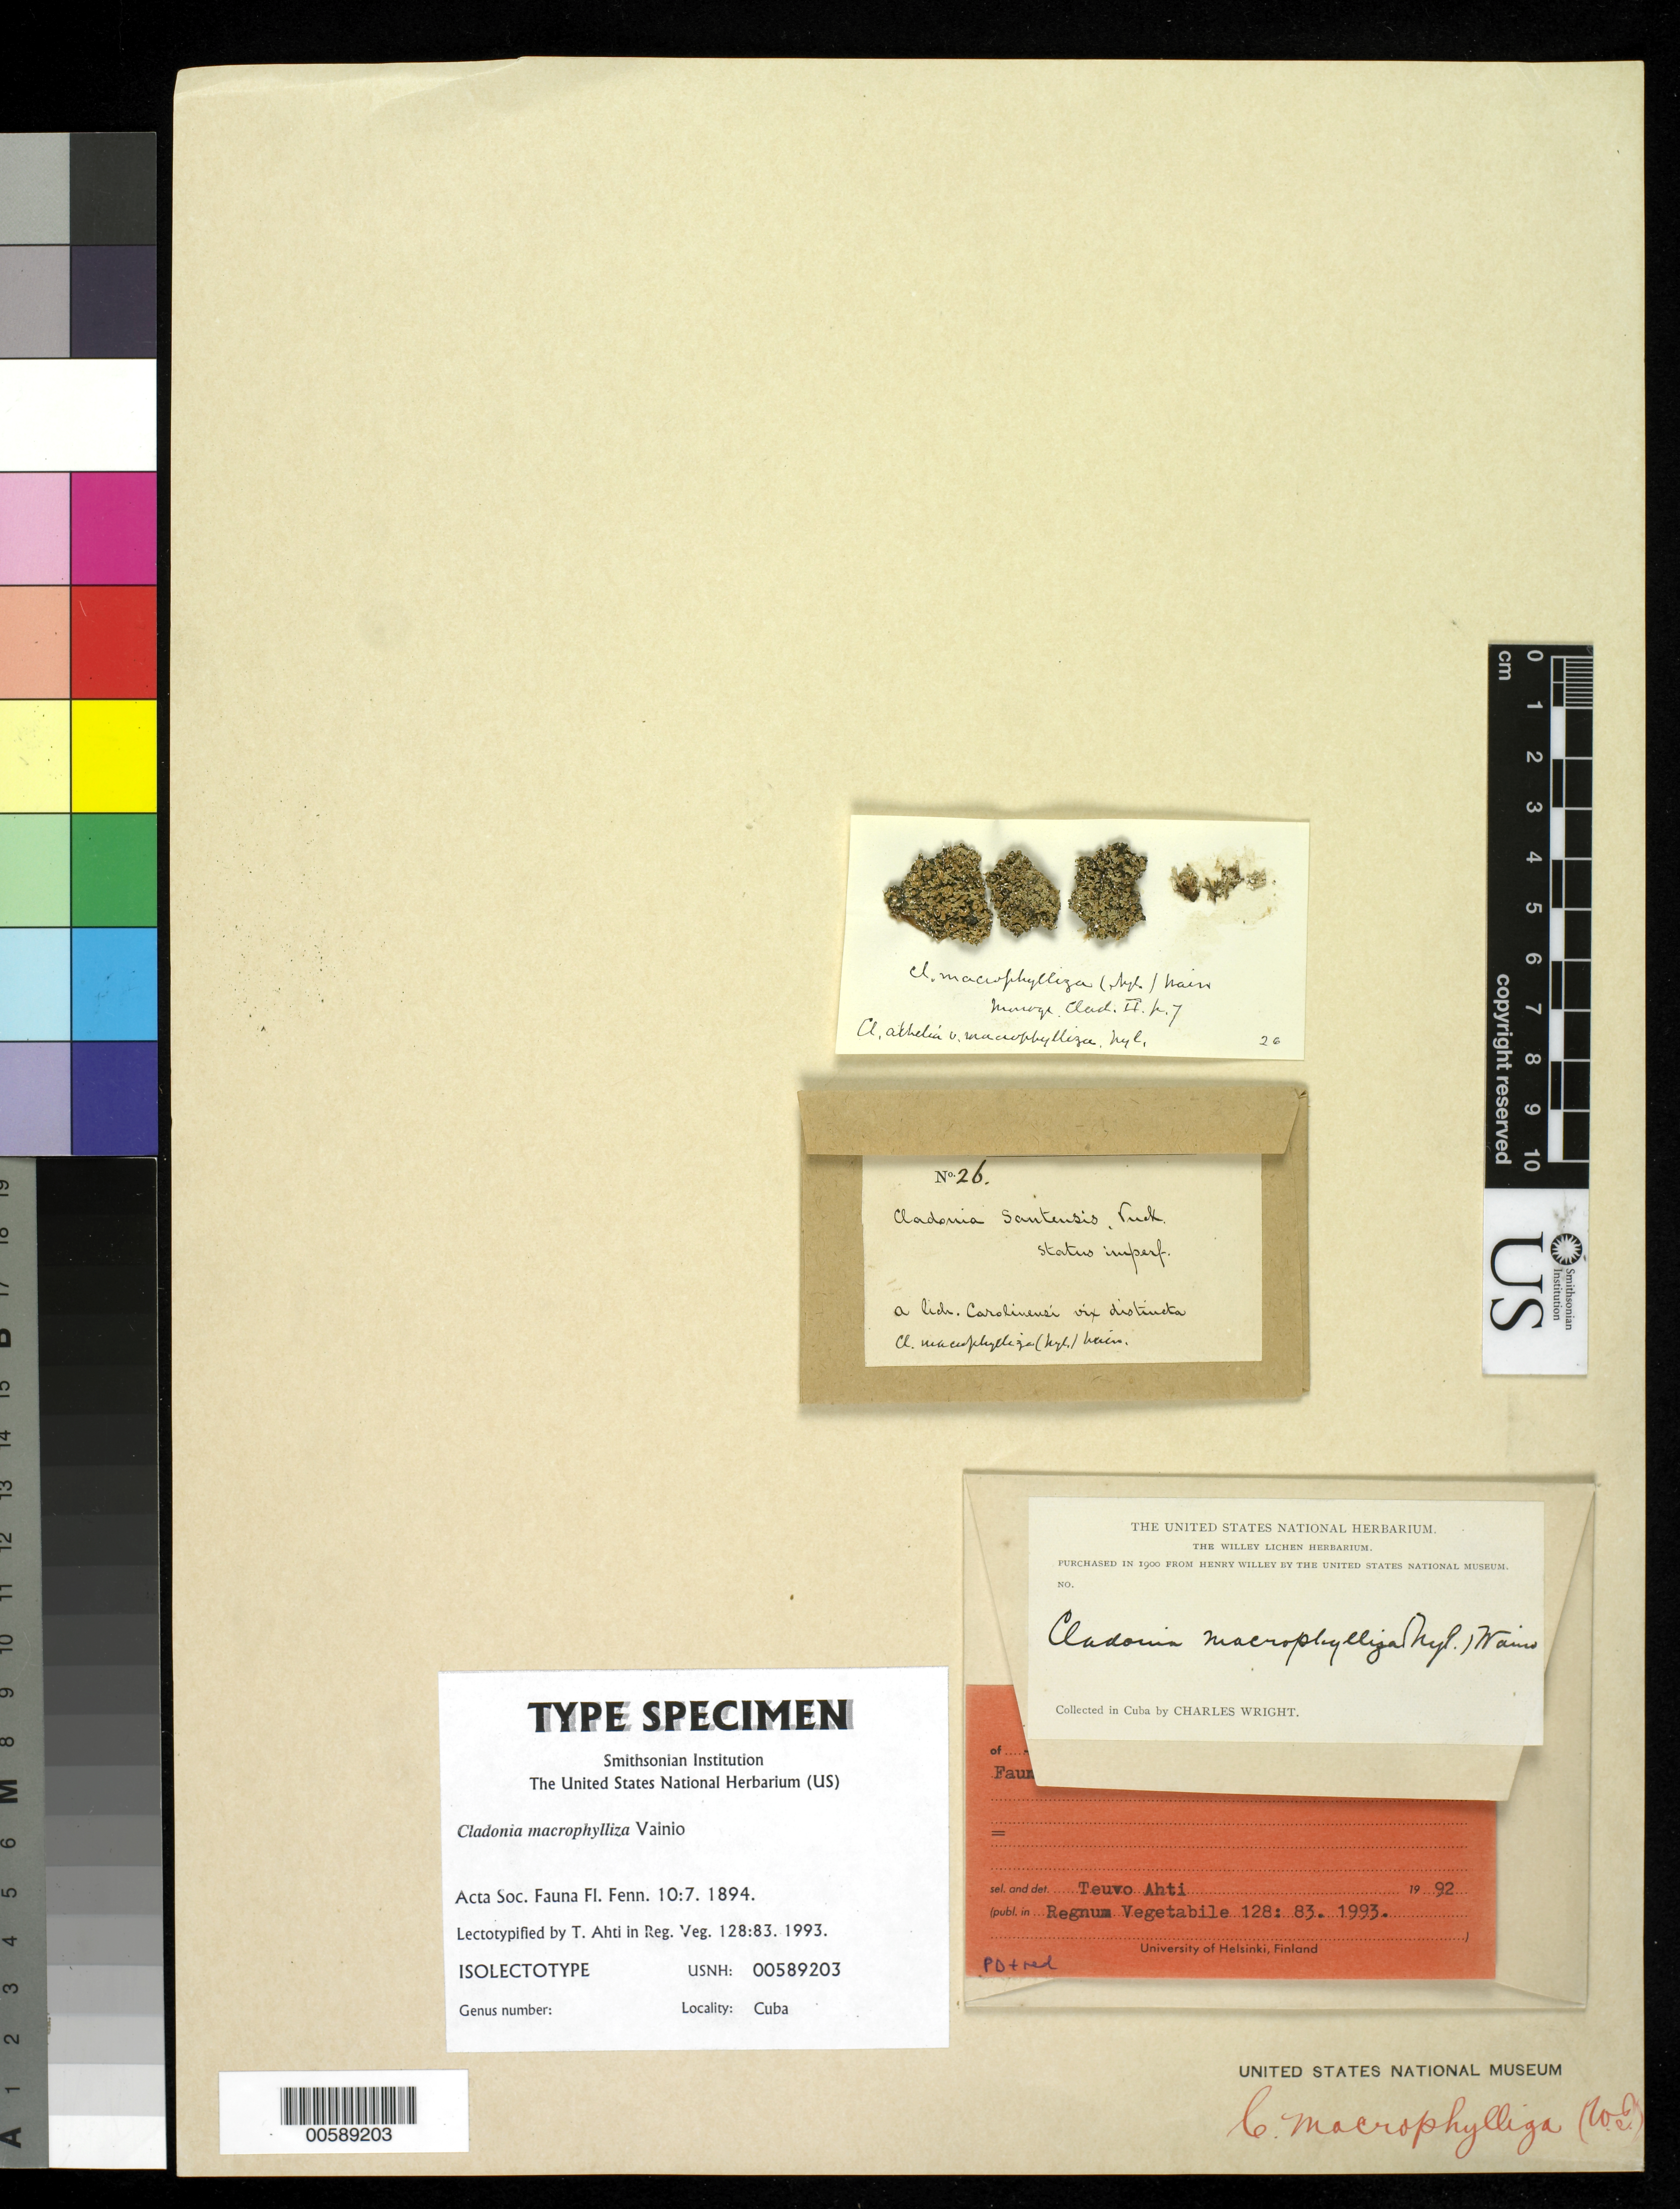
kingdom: Fungi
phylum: Ascomycota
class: Lecanoromycetes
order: Lecanorales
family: Cladoniaceae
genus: Cladonia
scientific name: Cladonia macrophylliza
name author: Vain.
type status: Lectotype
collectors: C. Wright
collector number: Lich. Ins. Cubae 26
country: Cuba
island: Greater Antilles